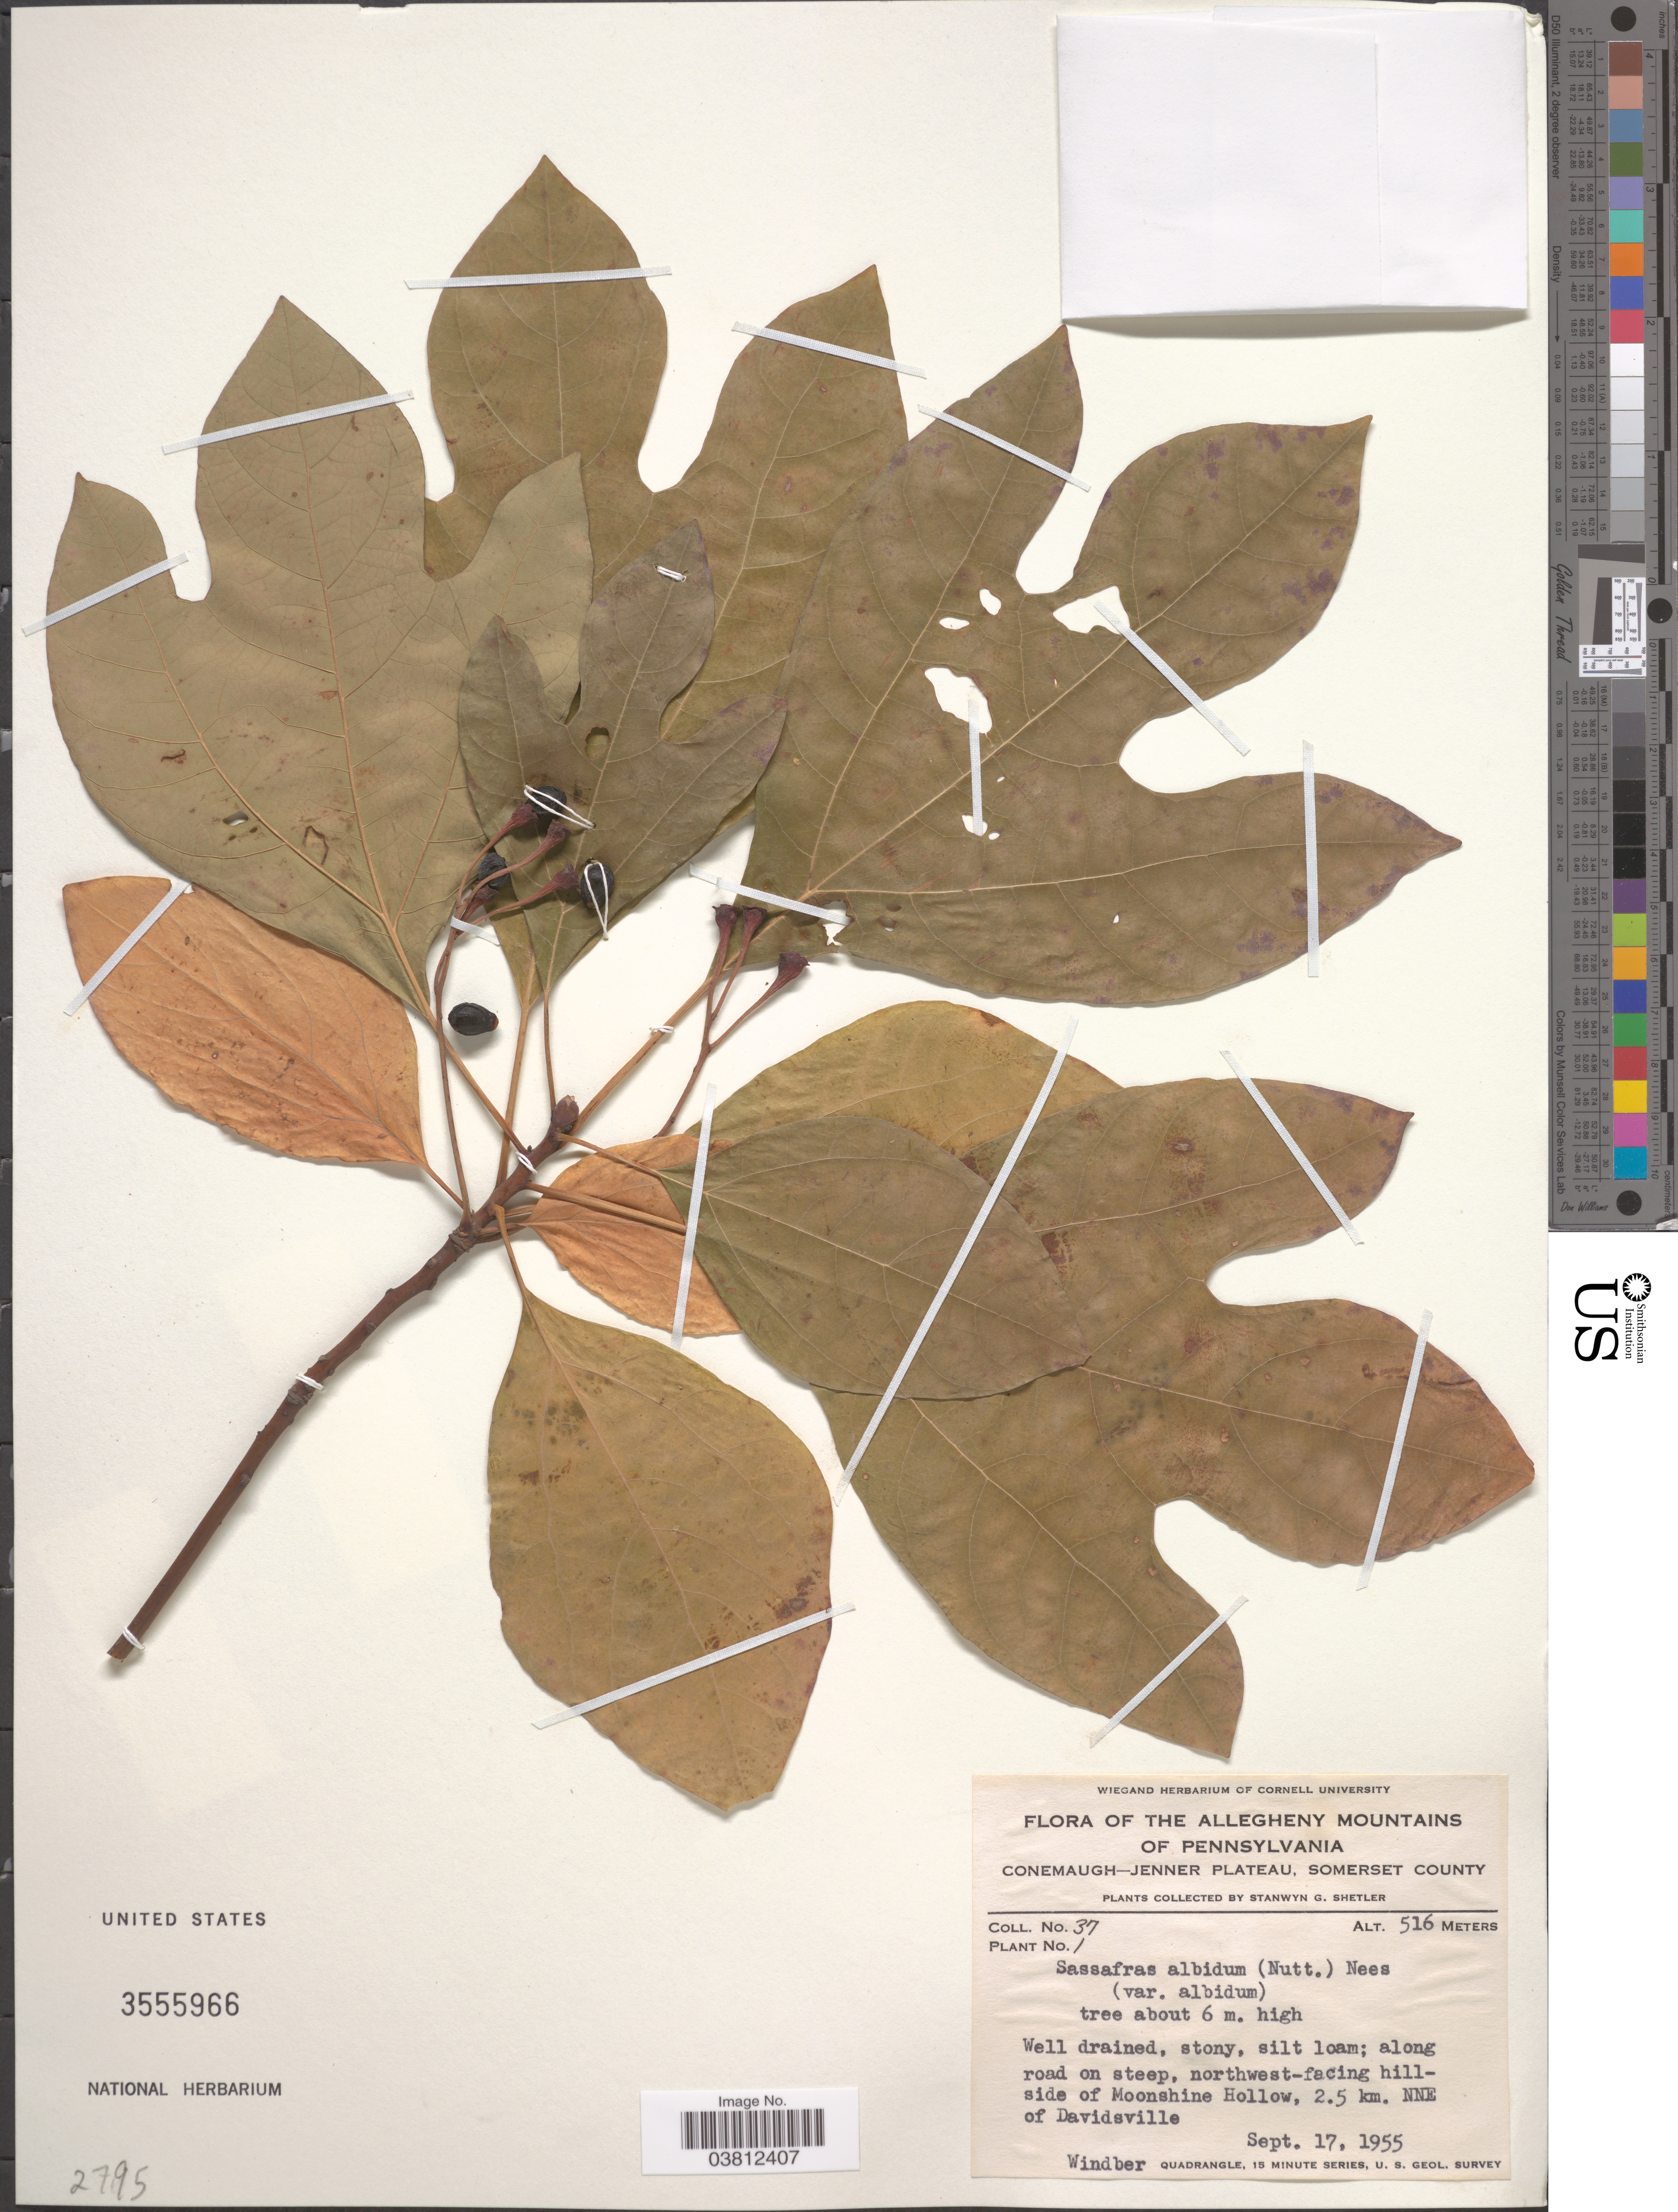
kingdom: Plantae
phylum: Tracheophyta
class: Magnoliopsida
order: Laurales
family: Lauraceae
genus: Sassafras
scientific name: Sassafras albidum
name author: (Nutt.) Nees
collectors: S. Shetler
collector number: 37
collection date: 1955-09-17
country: United States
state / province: Pennsylvania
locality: The Allegheny Mountains. Conemaugh-Jenner Plateau, Somerset County. Along road on steep, northwest-facing hillside of Moonshine Hollow, 2.5 km. NNE of Davidsville. Windber [unsure placement]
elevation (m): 516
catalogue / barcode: US 3555966